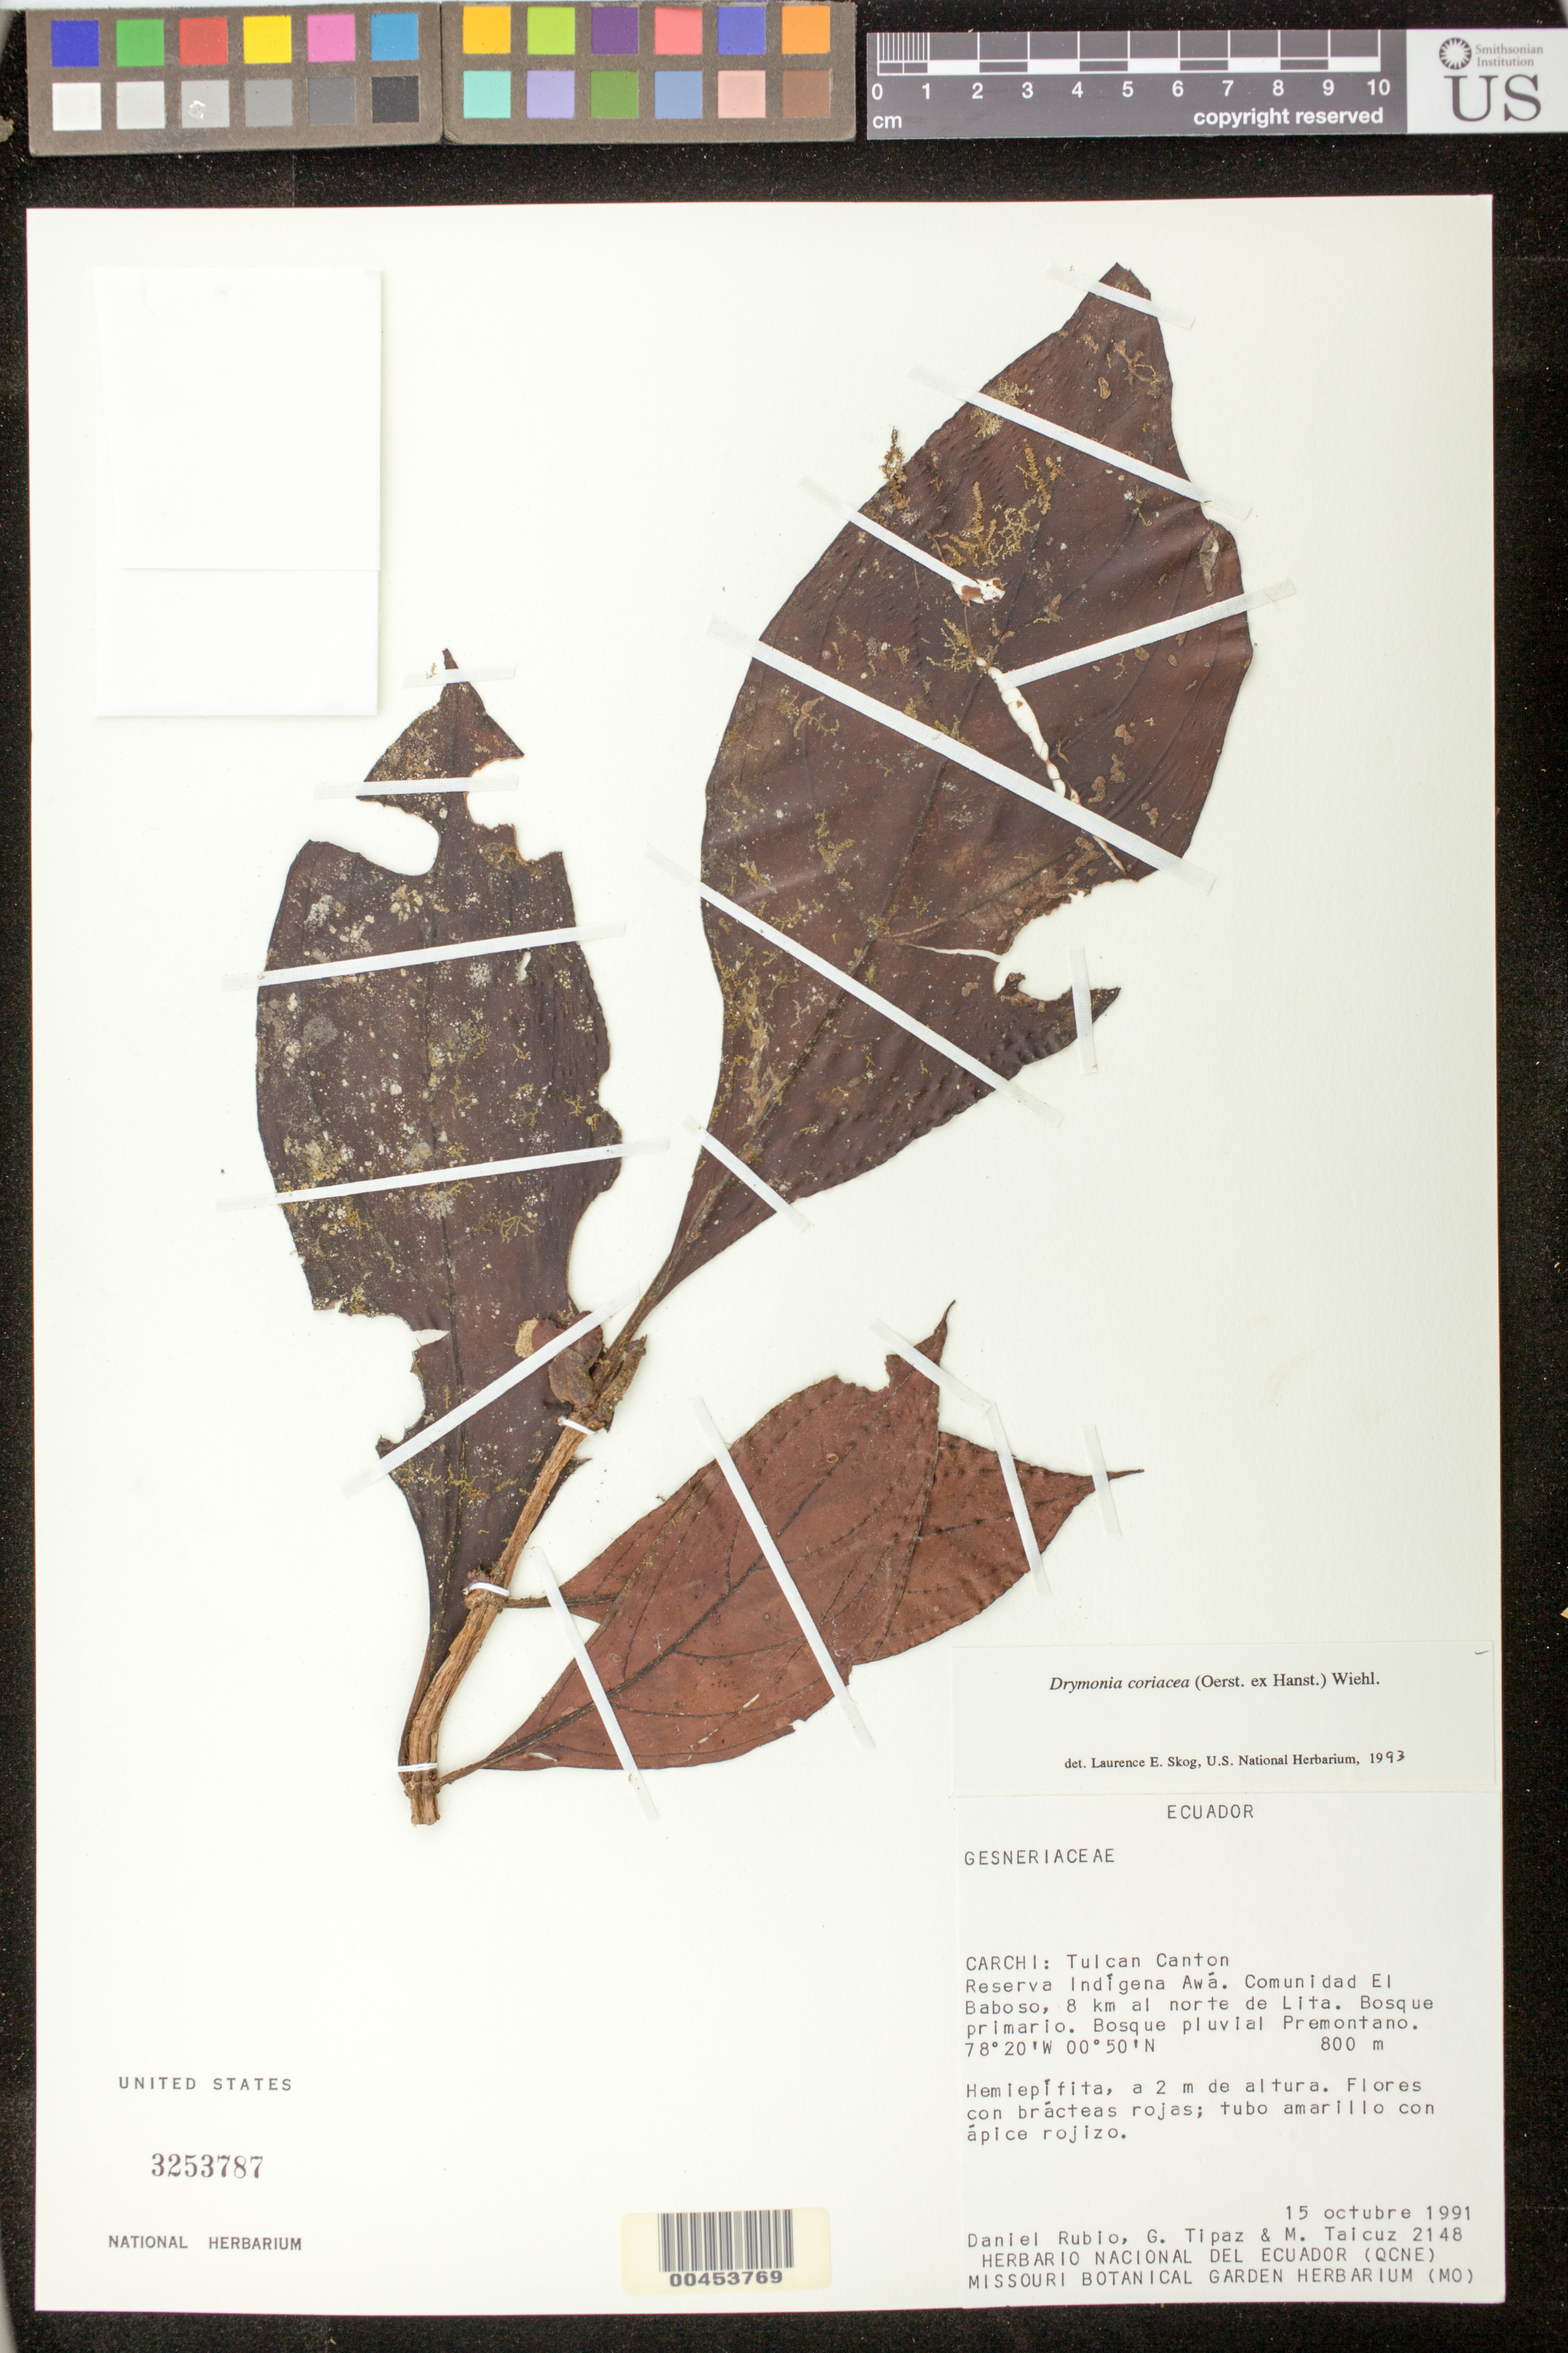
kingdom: Plantae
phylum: Tracheophyta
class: Magnoliopsida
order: Lamiales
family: Gesneriaceae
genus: Drymonia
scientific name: Drymonia coriacea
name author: (Oerst. ex Hanst.) Wiehler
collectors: D. Rubio, G. Tipaz & M. Taicuz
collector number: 2148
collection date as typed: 15 Oct 1991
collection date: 1991-10-15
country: Ecuador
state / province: Carchi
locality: Tulcan Canton, Reserve Indigena Awa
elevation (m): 800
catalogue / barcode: US 3253787